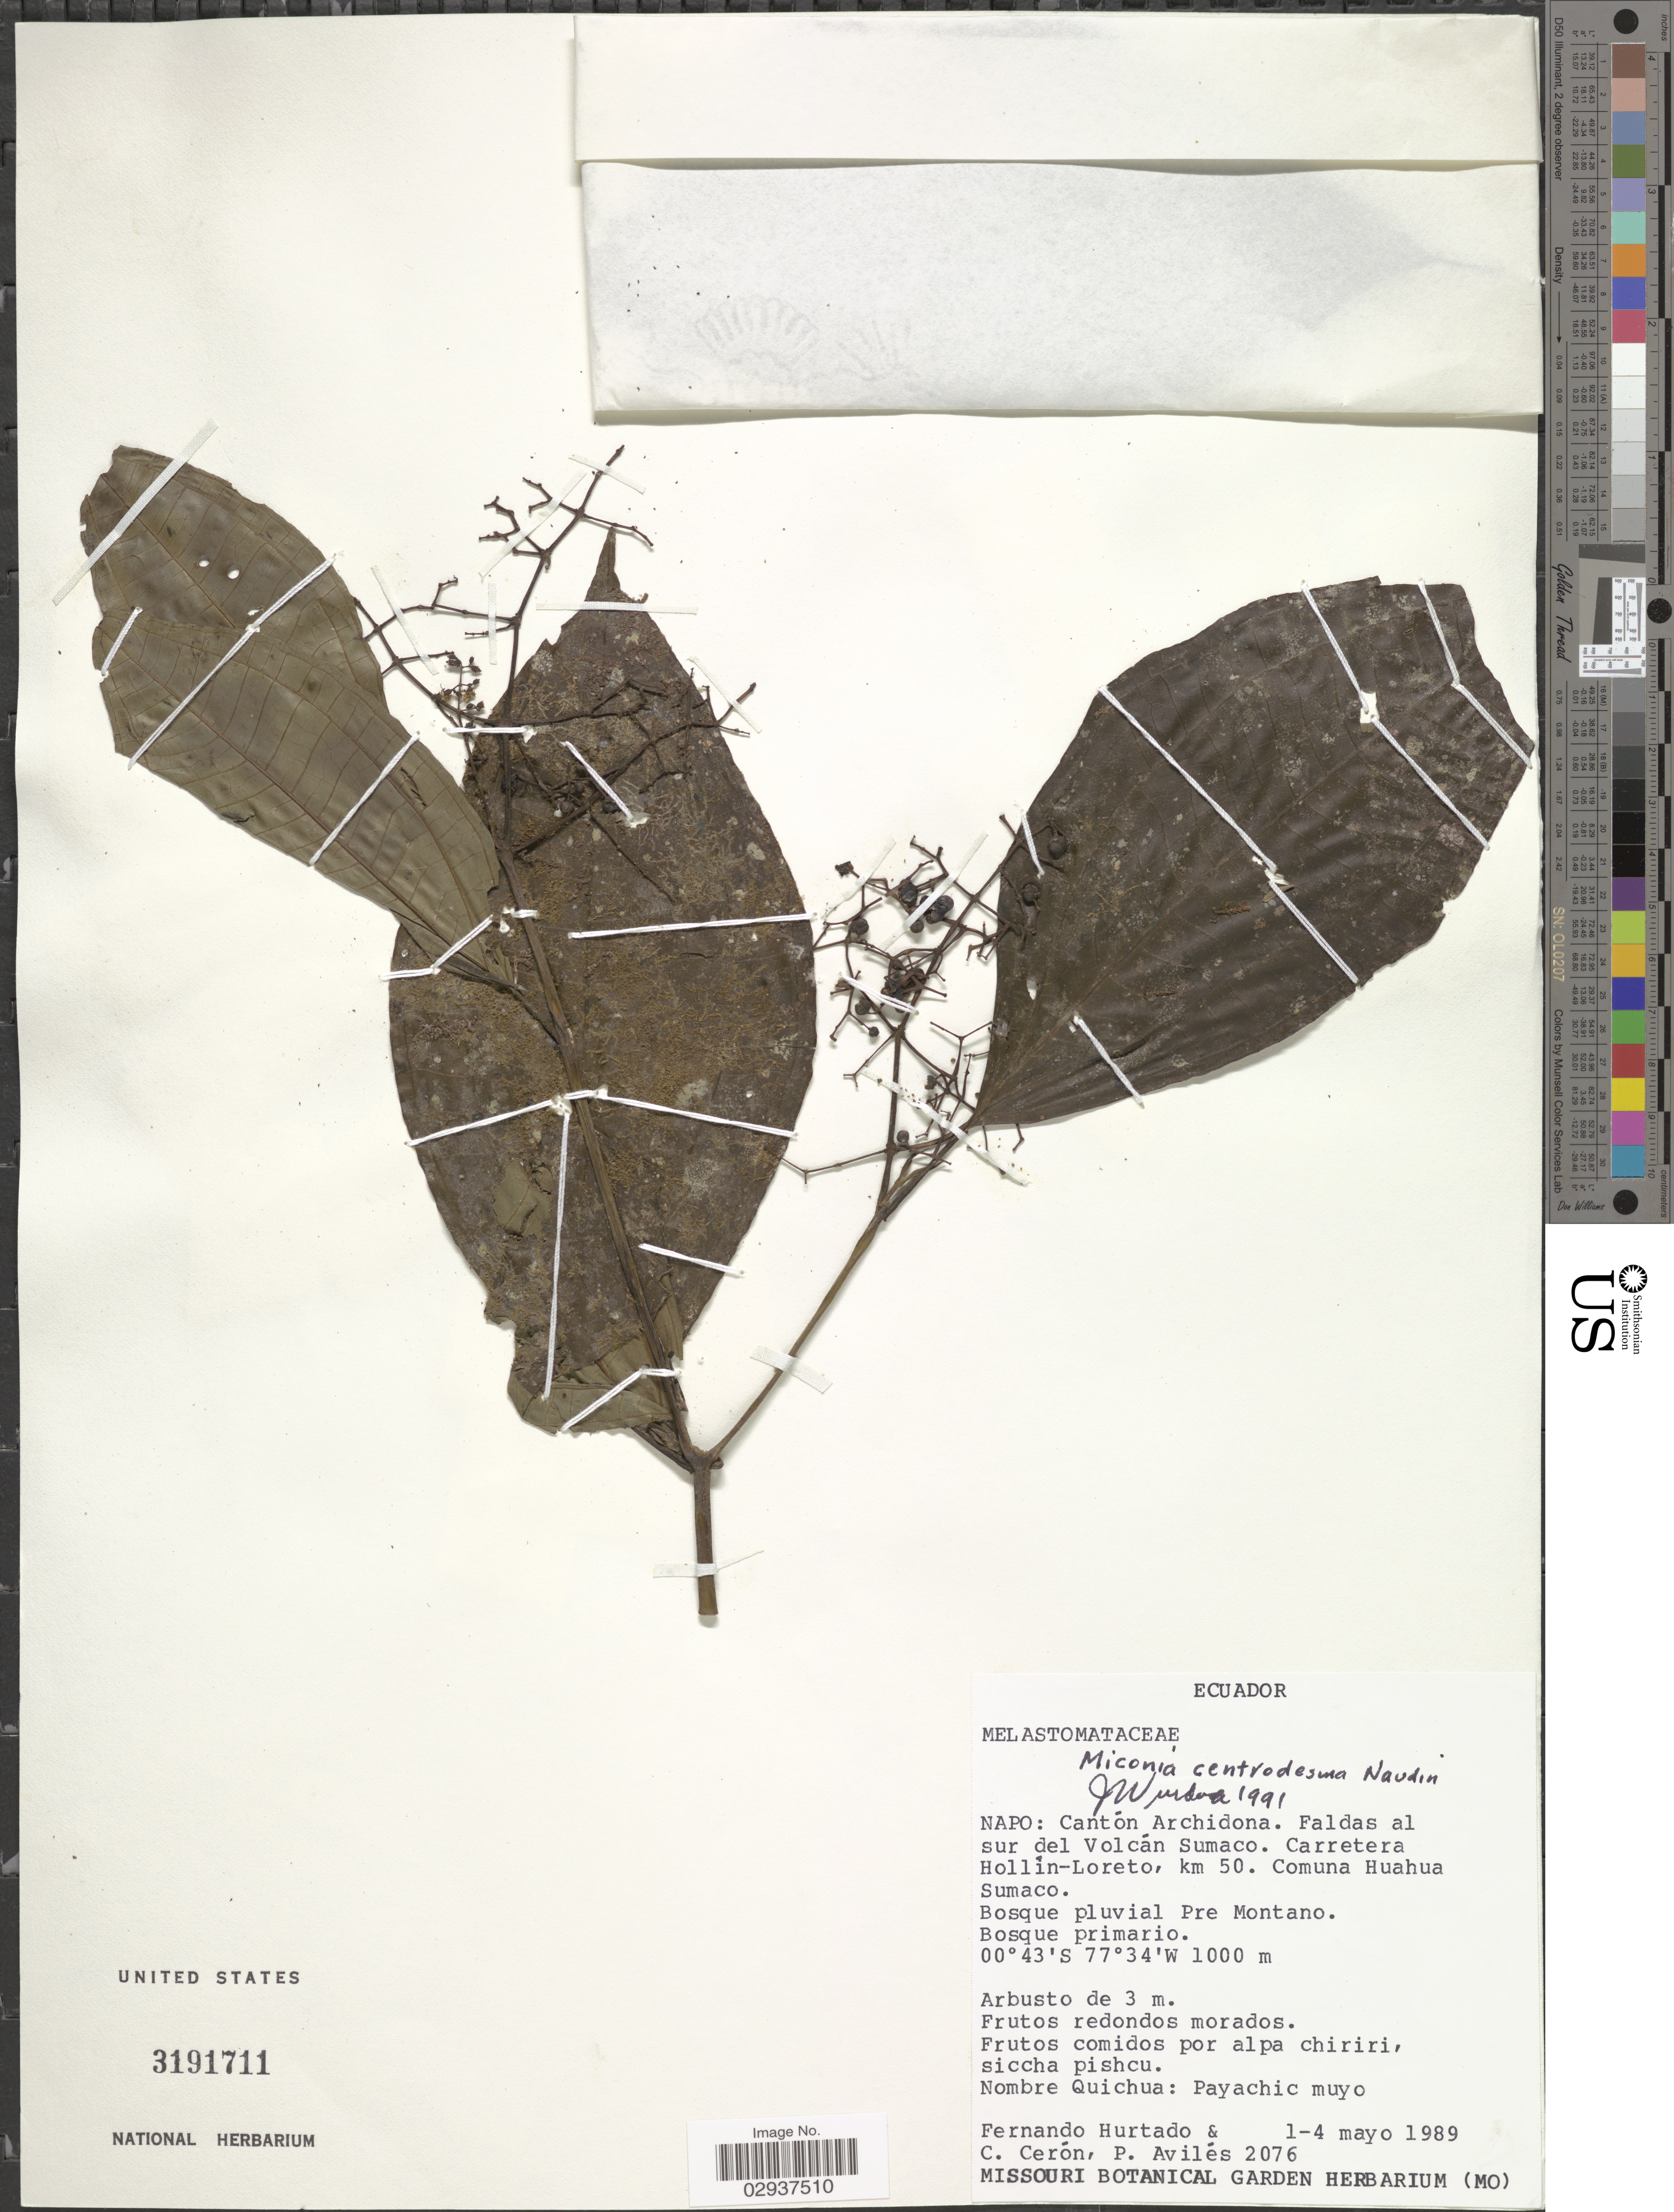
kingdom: Plantae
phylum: Tracheophyta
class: Magnoliopsida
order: Myrtales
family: Melastomataceae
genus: Miconia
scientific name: Miconia centrodesma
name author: Naudin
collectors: F. Hurtado, C. E. Cerón M. & P. Aviles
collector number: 2076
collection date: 1989-05-01/1989-05-04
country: Ecuador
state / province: Napo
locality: Cantón Archidona. Faldas al sur del Volcán Sumaco. Carretera Hollín-Loreto, km 50. Comuna Huahua Sumaco.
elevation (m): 1000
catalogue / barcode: US 3191711